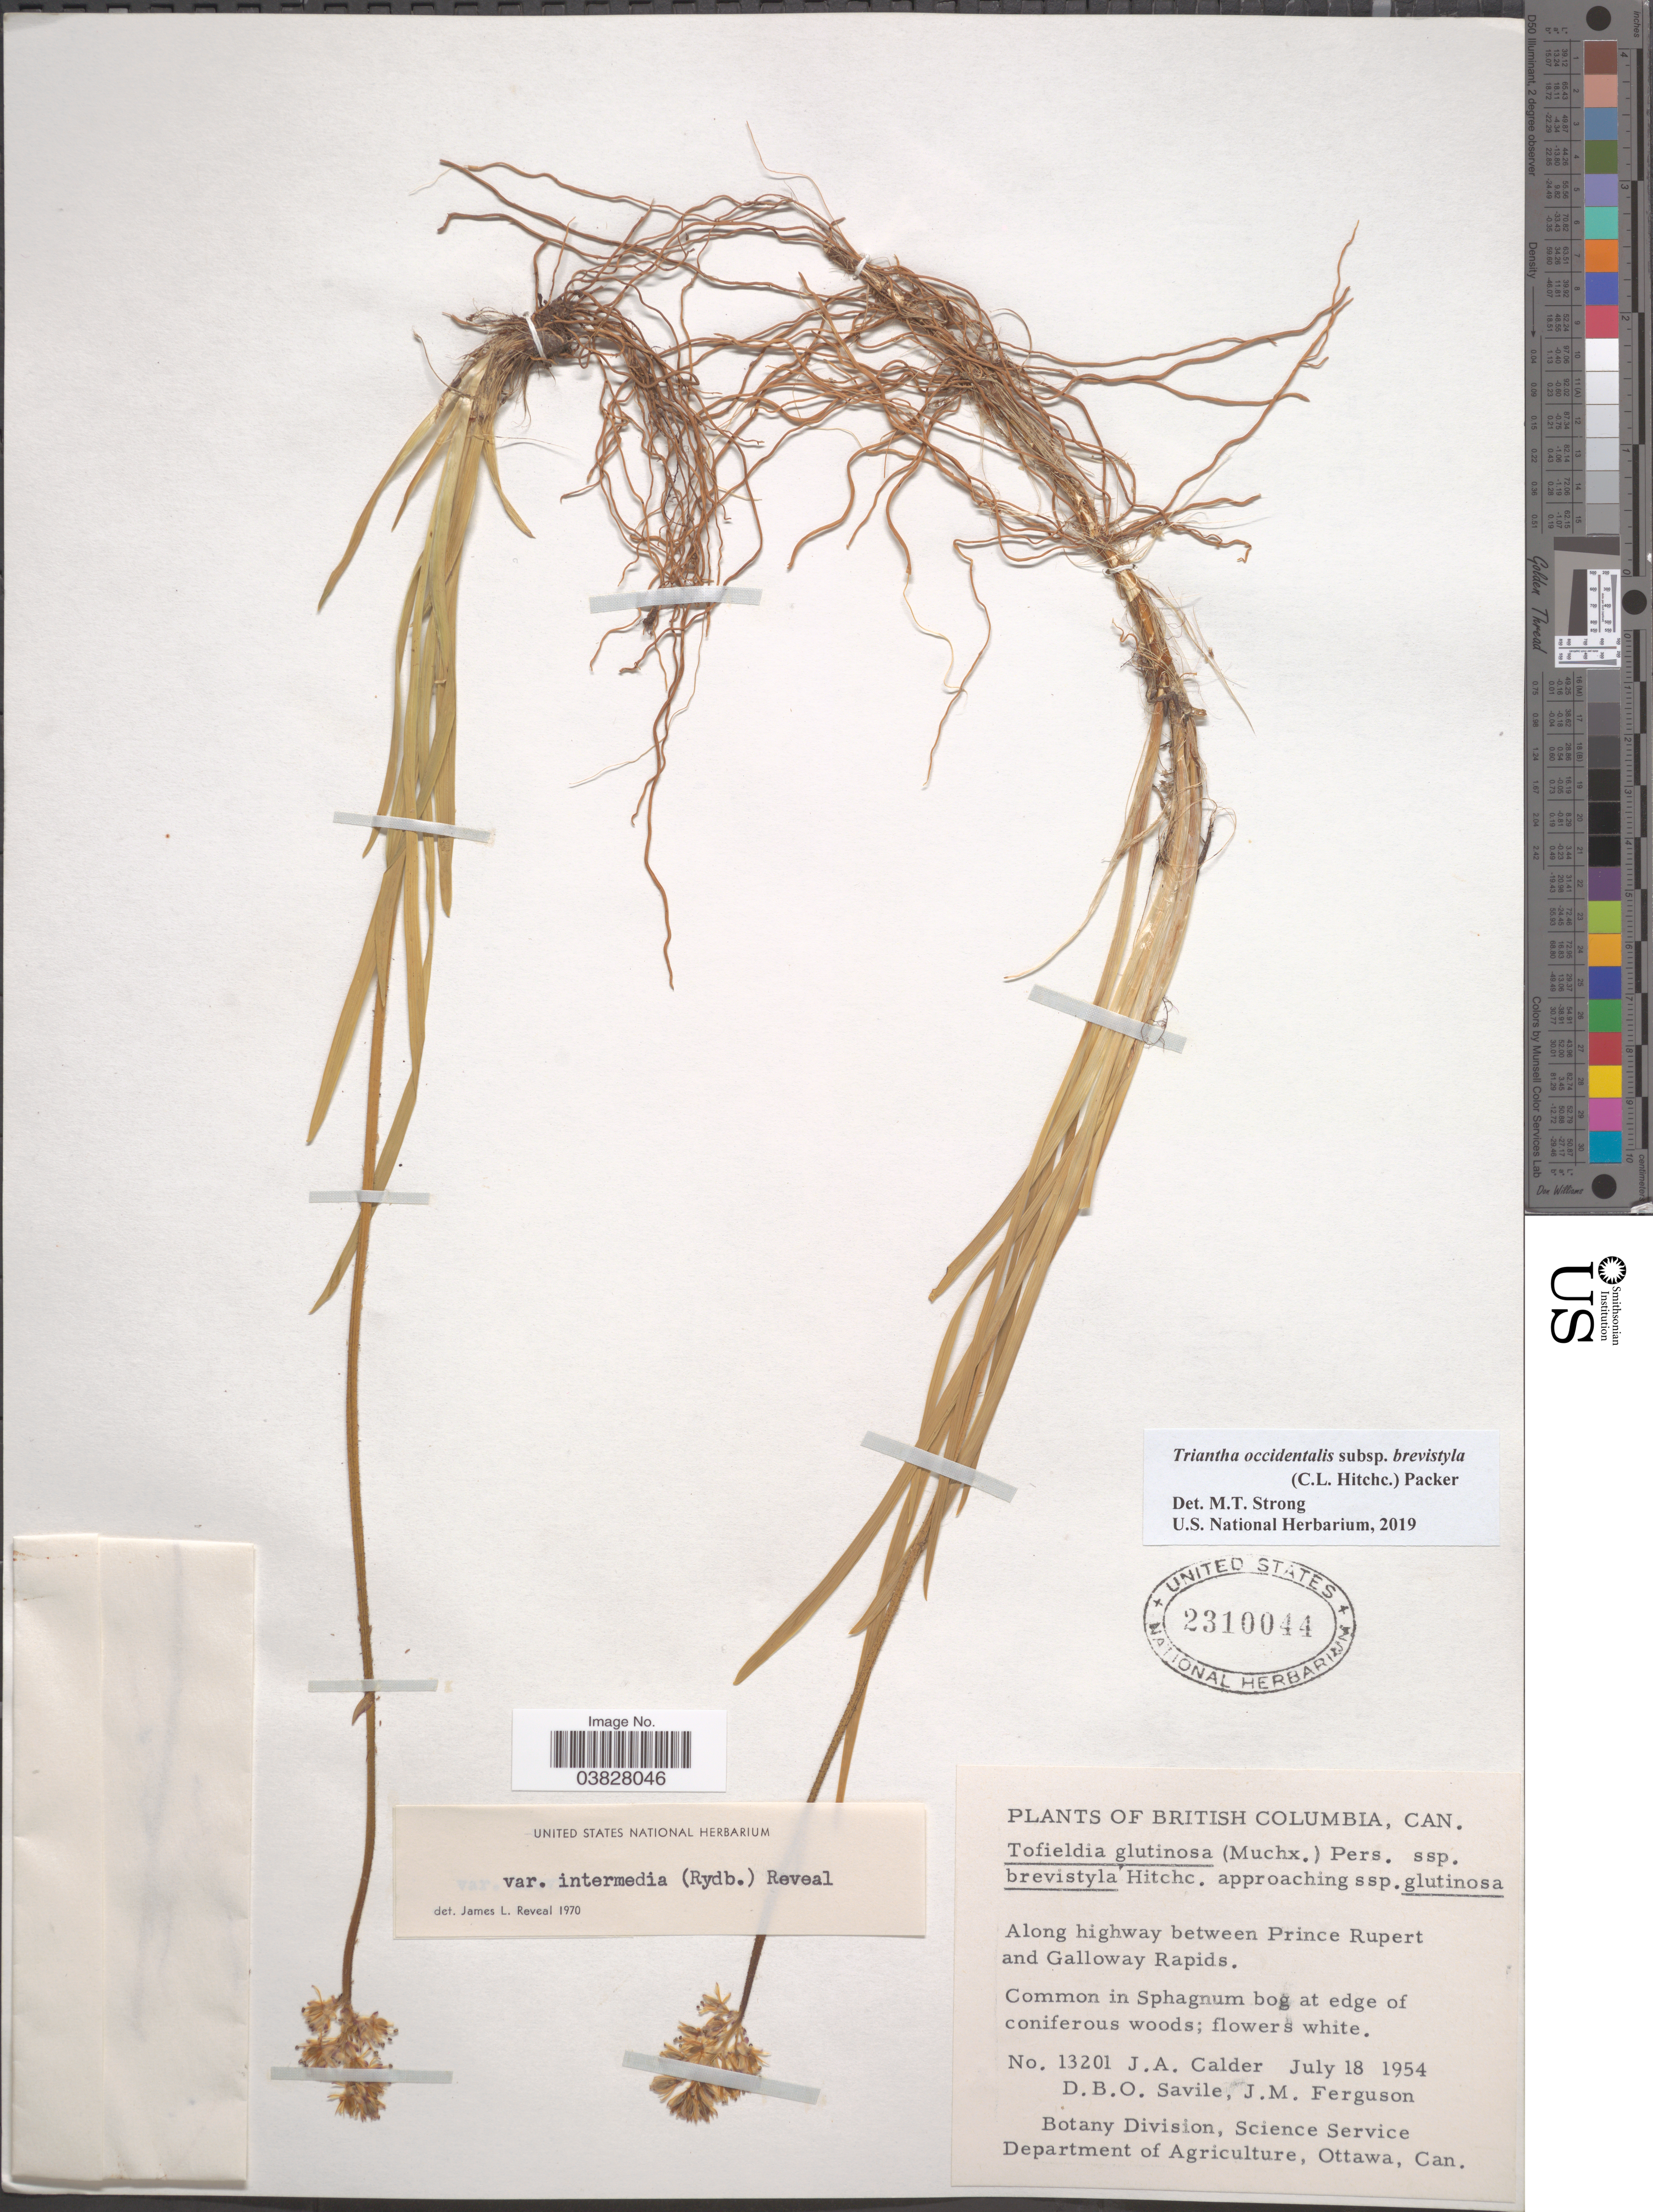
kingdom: Plantae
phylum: Tracheophyta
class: Liliopsida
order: Alismatales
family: Tofieldiaceae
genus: Triantha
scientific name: Triantha occidentalis subsp. brevistyla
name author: (C.L. Hitchc.) Packer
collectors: J. A. Calder, D. Savile & J. M. Ferguson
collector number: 13201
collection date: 1954-07-18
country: Canada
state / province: British Columbia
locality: Along highway between Prince Rupert and Galloway Rapids. In Sphagnum bog at edge of coniferous woods.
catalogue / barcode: US 2310044